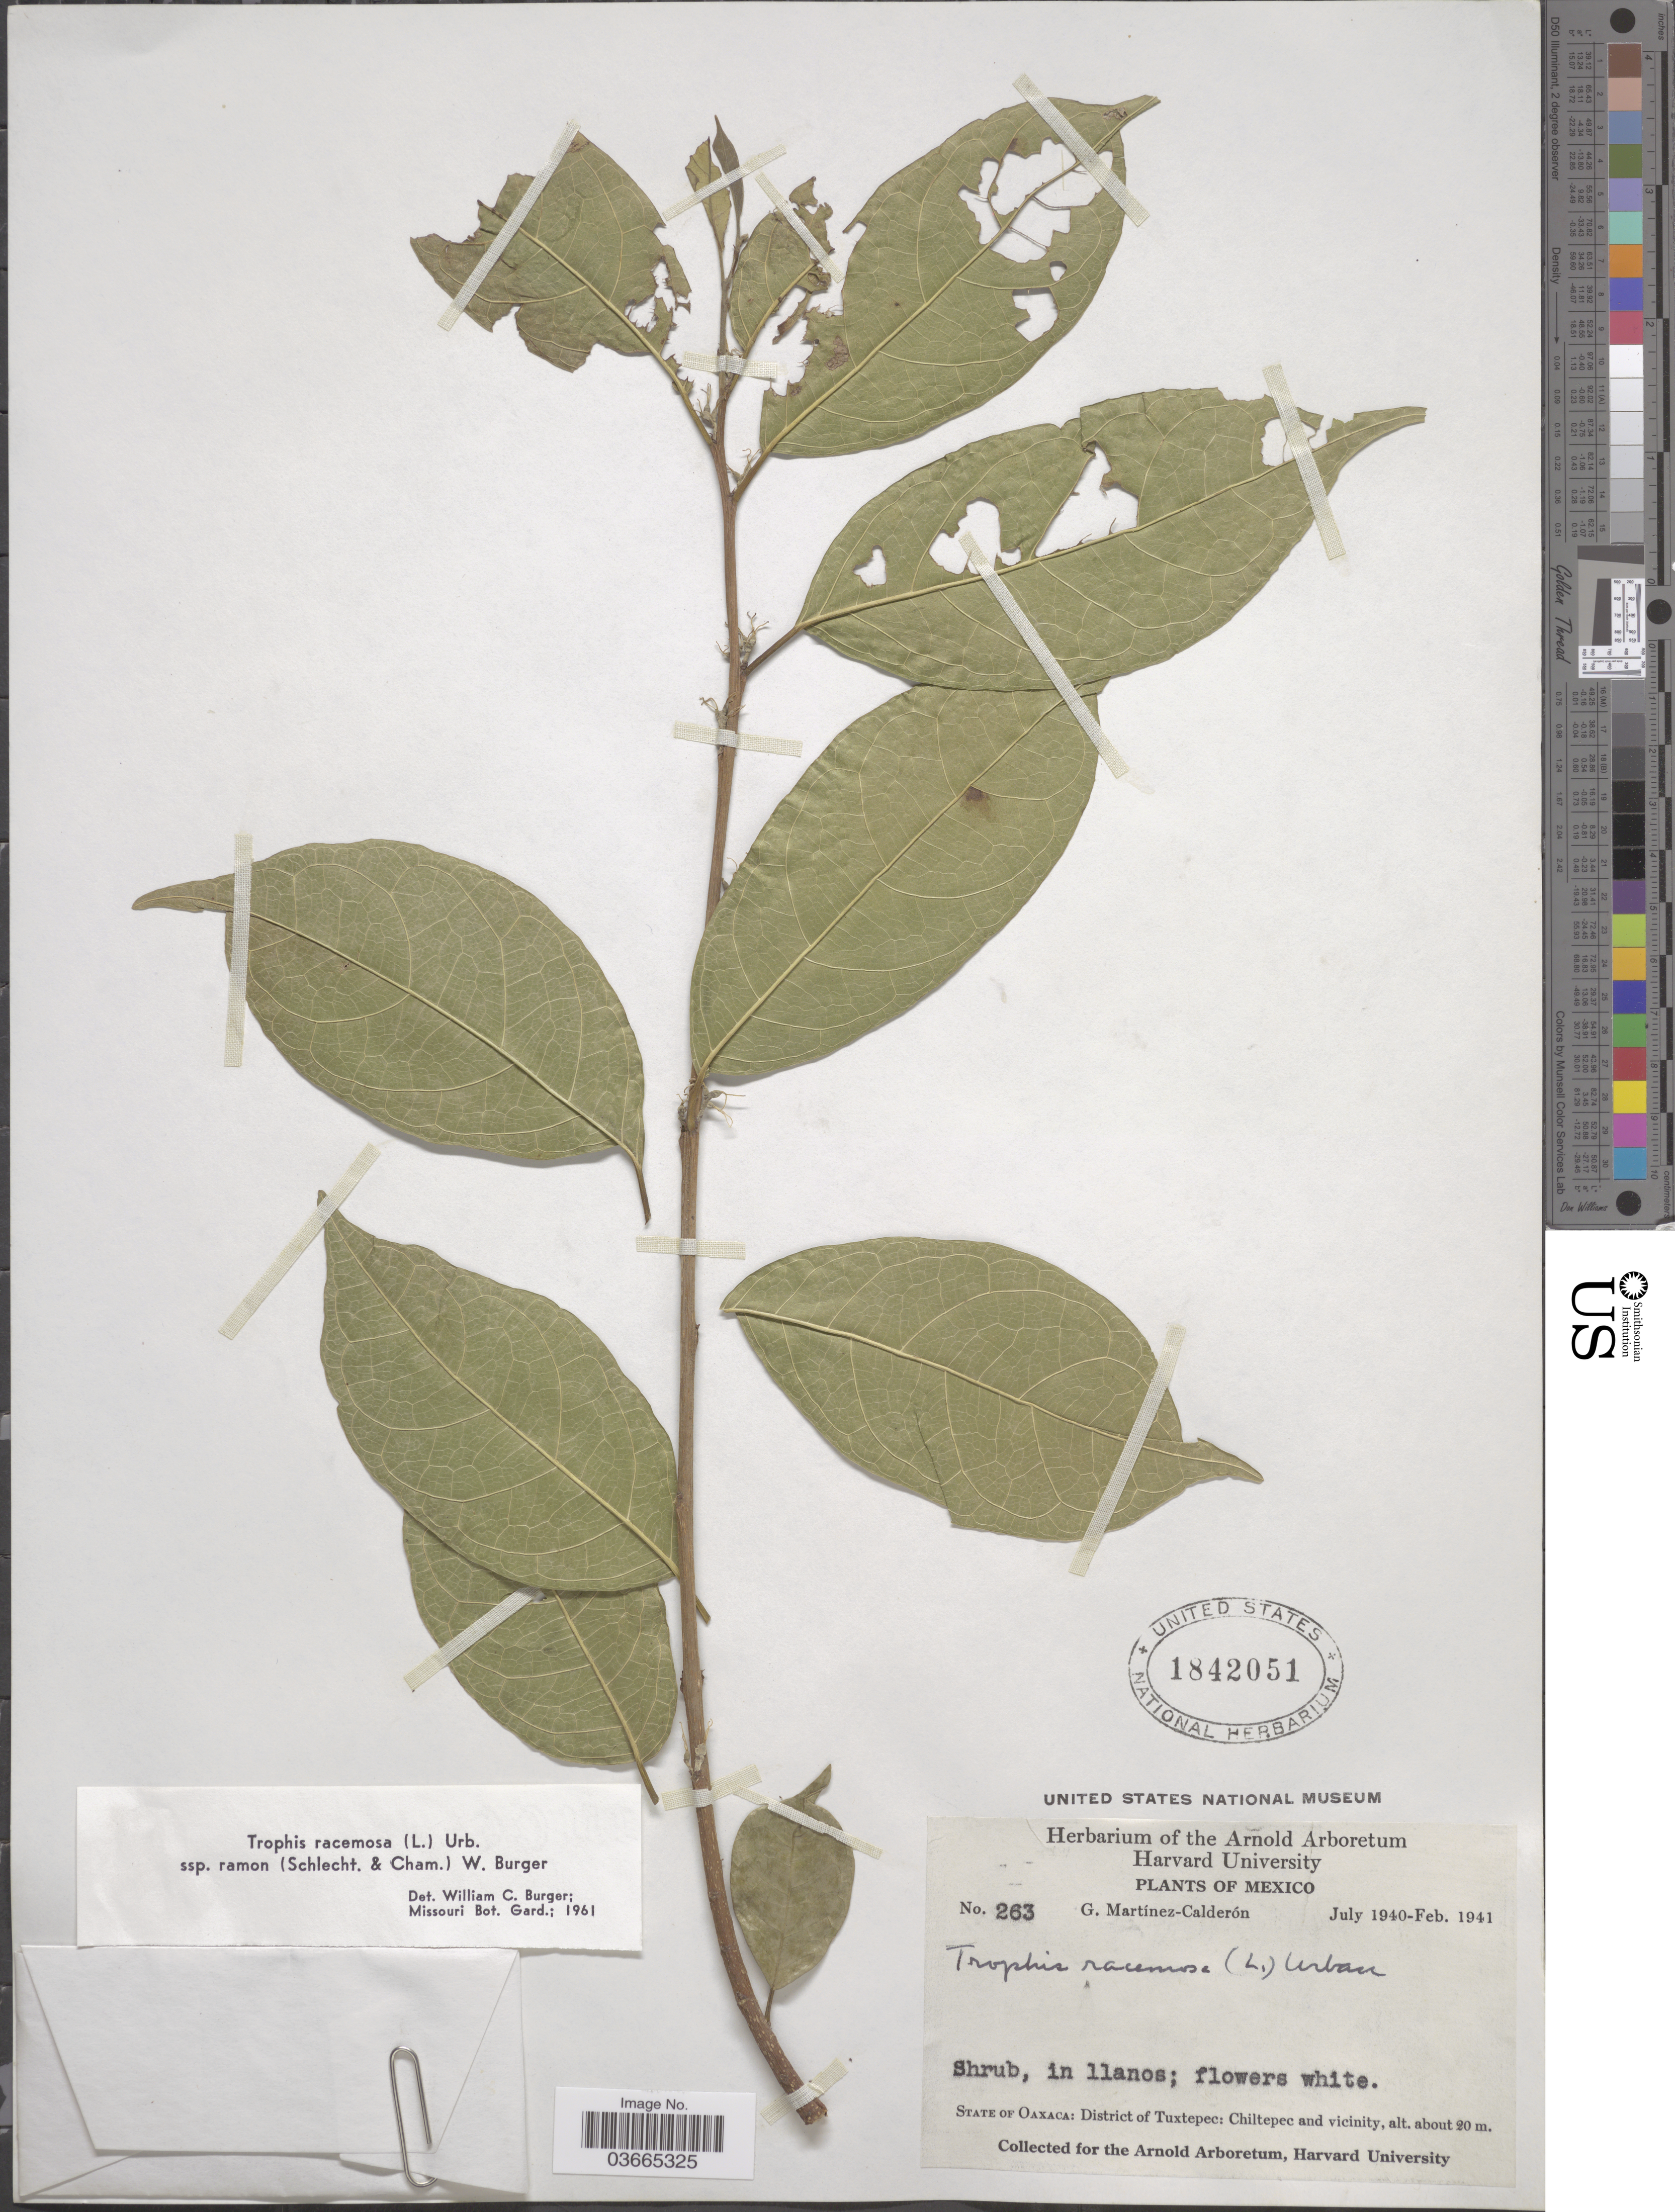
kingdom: Plantae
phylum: Tracheophyta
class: Magnoliopsida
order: Rosales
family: Moraceae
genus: Trophis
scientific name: Trophis racemosa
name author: (L.) Urb.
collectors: G. Martínez Calderón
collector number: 263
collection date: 1940-07/1941-02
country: Mexico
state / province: Oaxaca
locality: District of Tuxtepec: Chiltepec and vicinity.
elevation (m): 20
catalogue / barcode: US 1842051